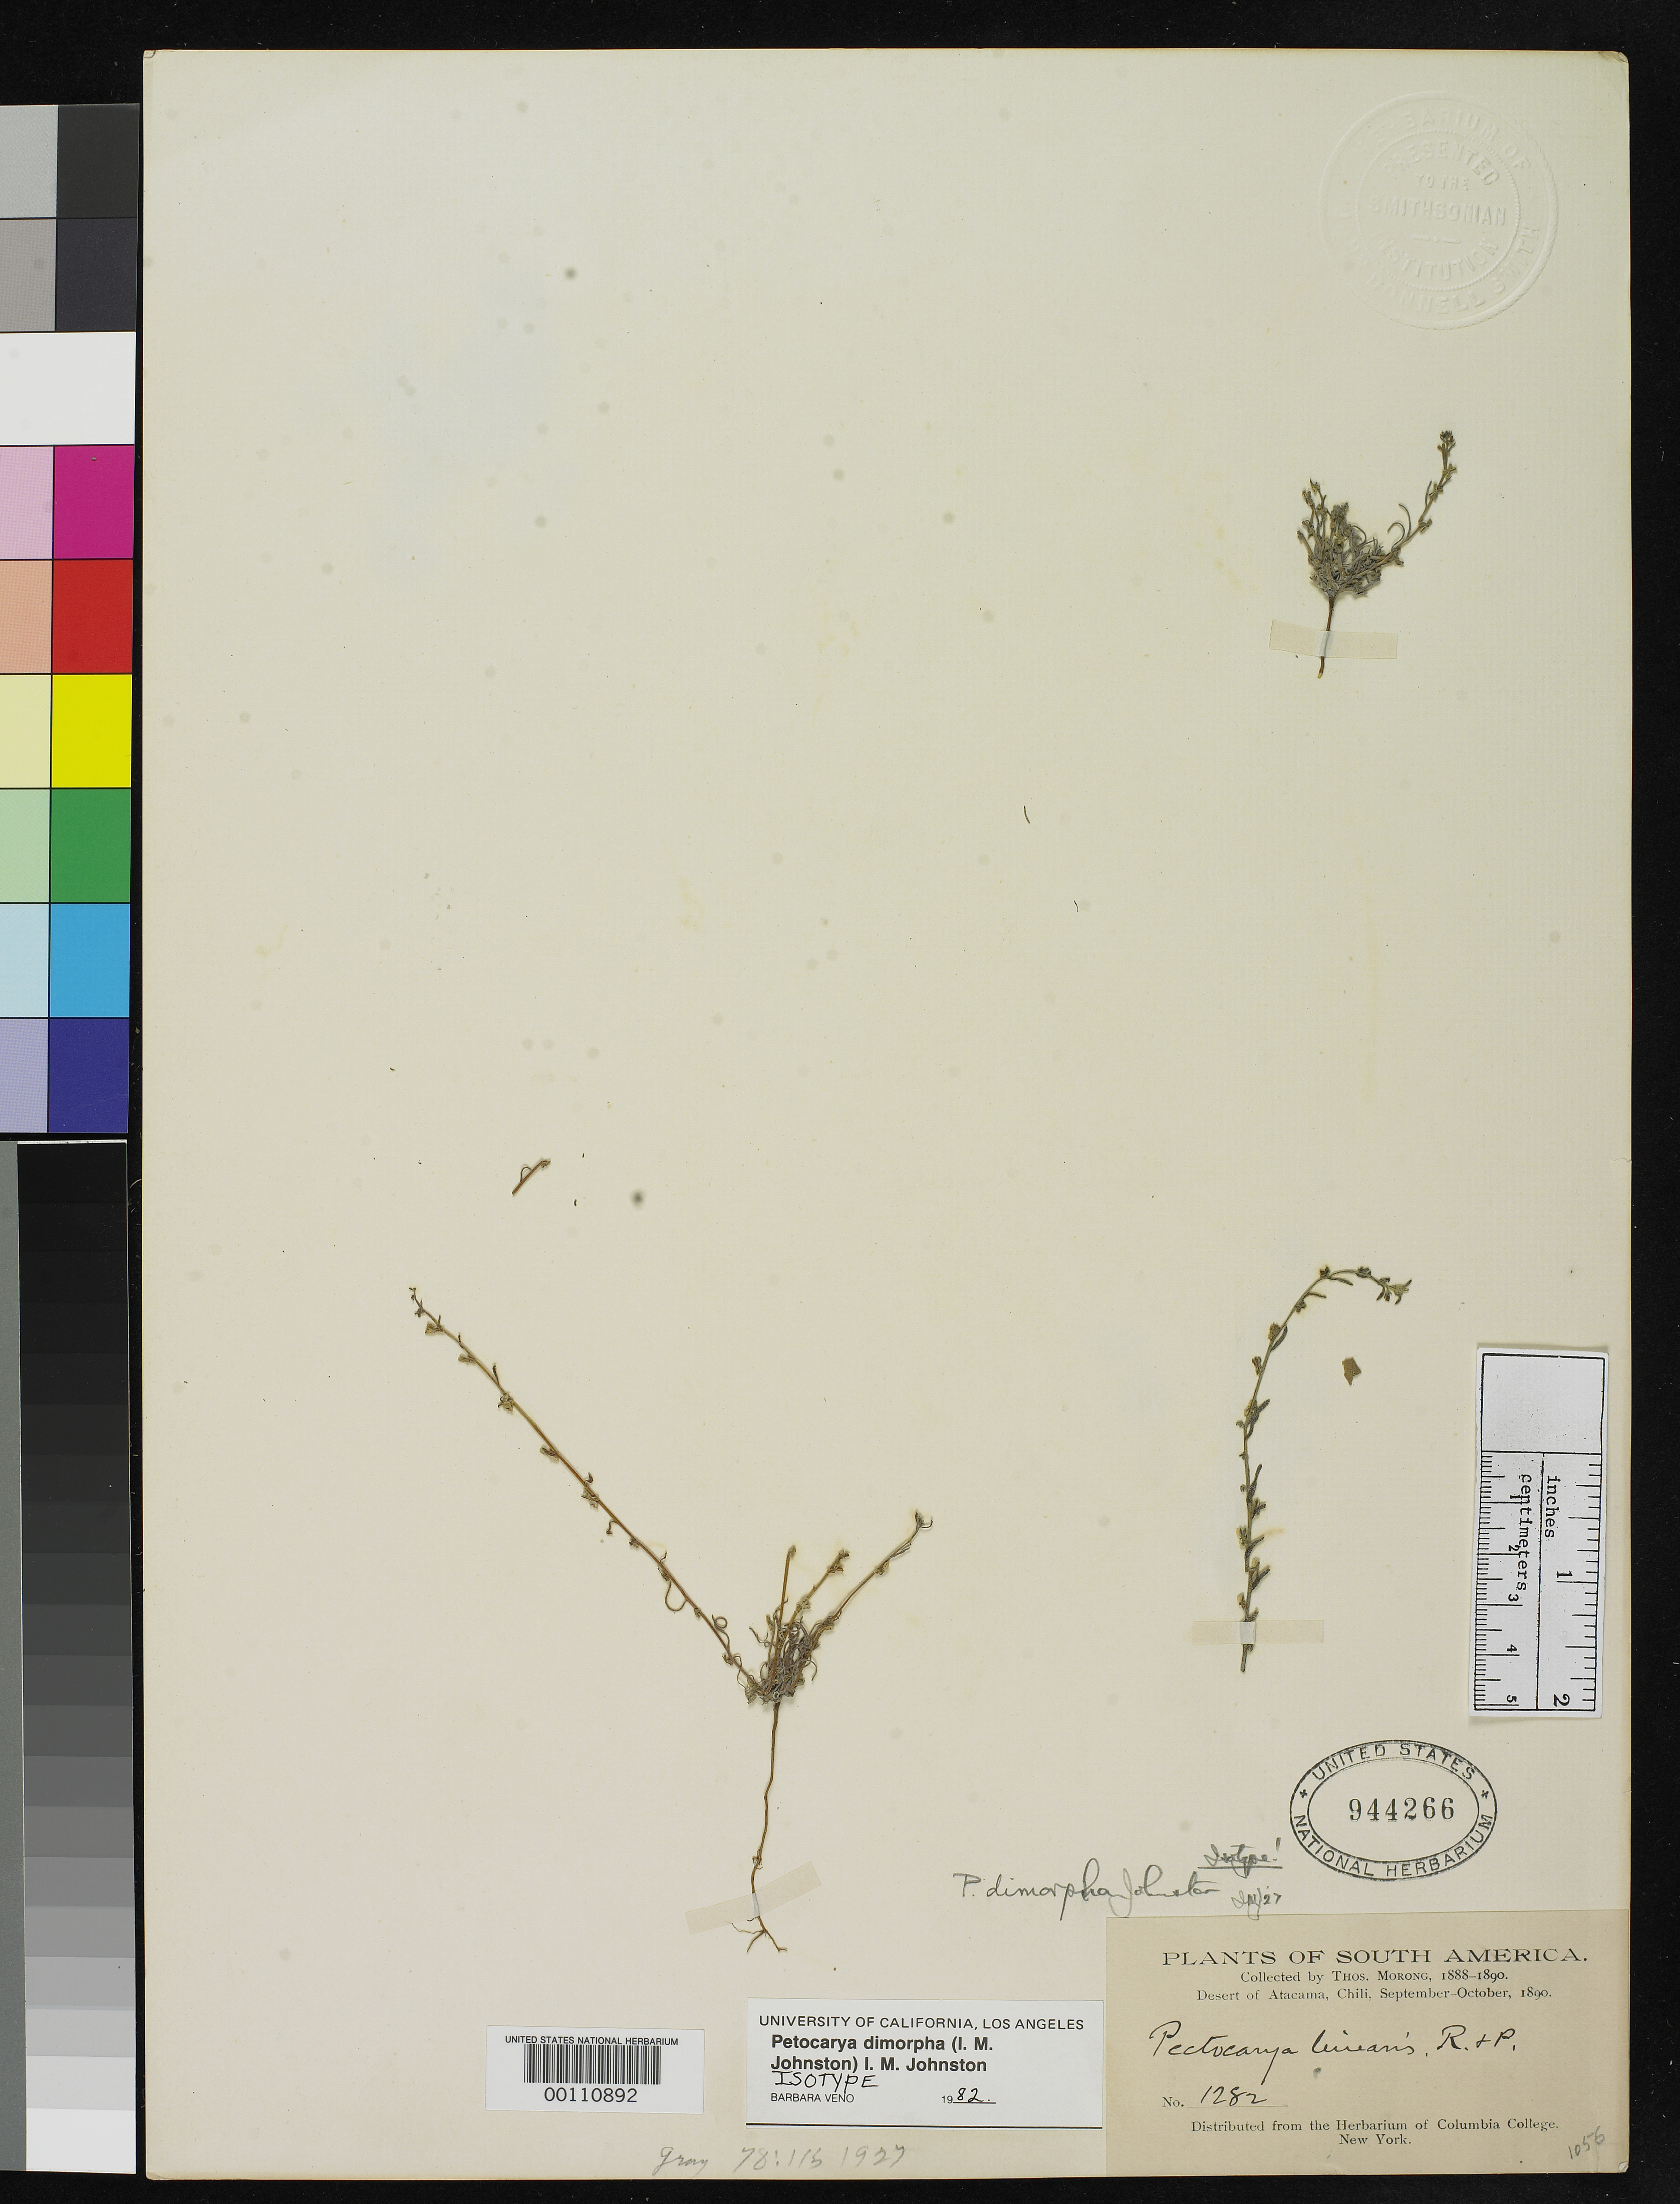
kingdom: Plantae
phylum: Tracheophyta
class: Magnoliopsida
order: Boraginales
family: Boraginaceae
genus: Pectocarya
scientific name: Pectocarya dimorpha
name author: I.M. Johnst.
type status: Isotype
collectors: T. Morong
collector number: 1282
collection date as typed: Sep 1890 to -- Oct 1890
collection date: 1890-09/1890-10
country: Chile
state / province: Atacama (III)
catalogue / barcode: US 944266